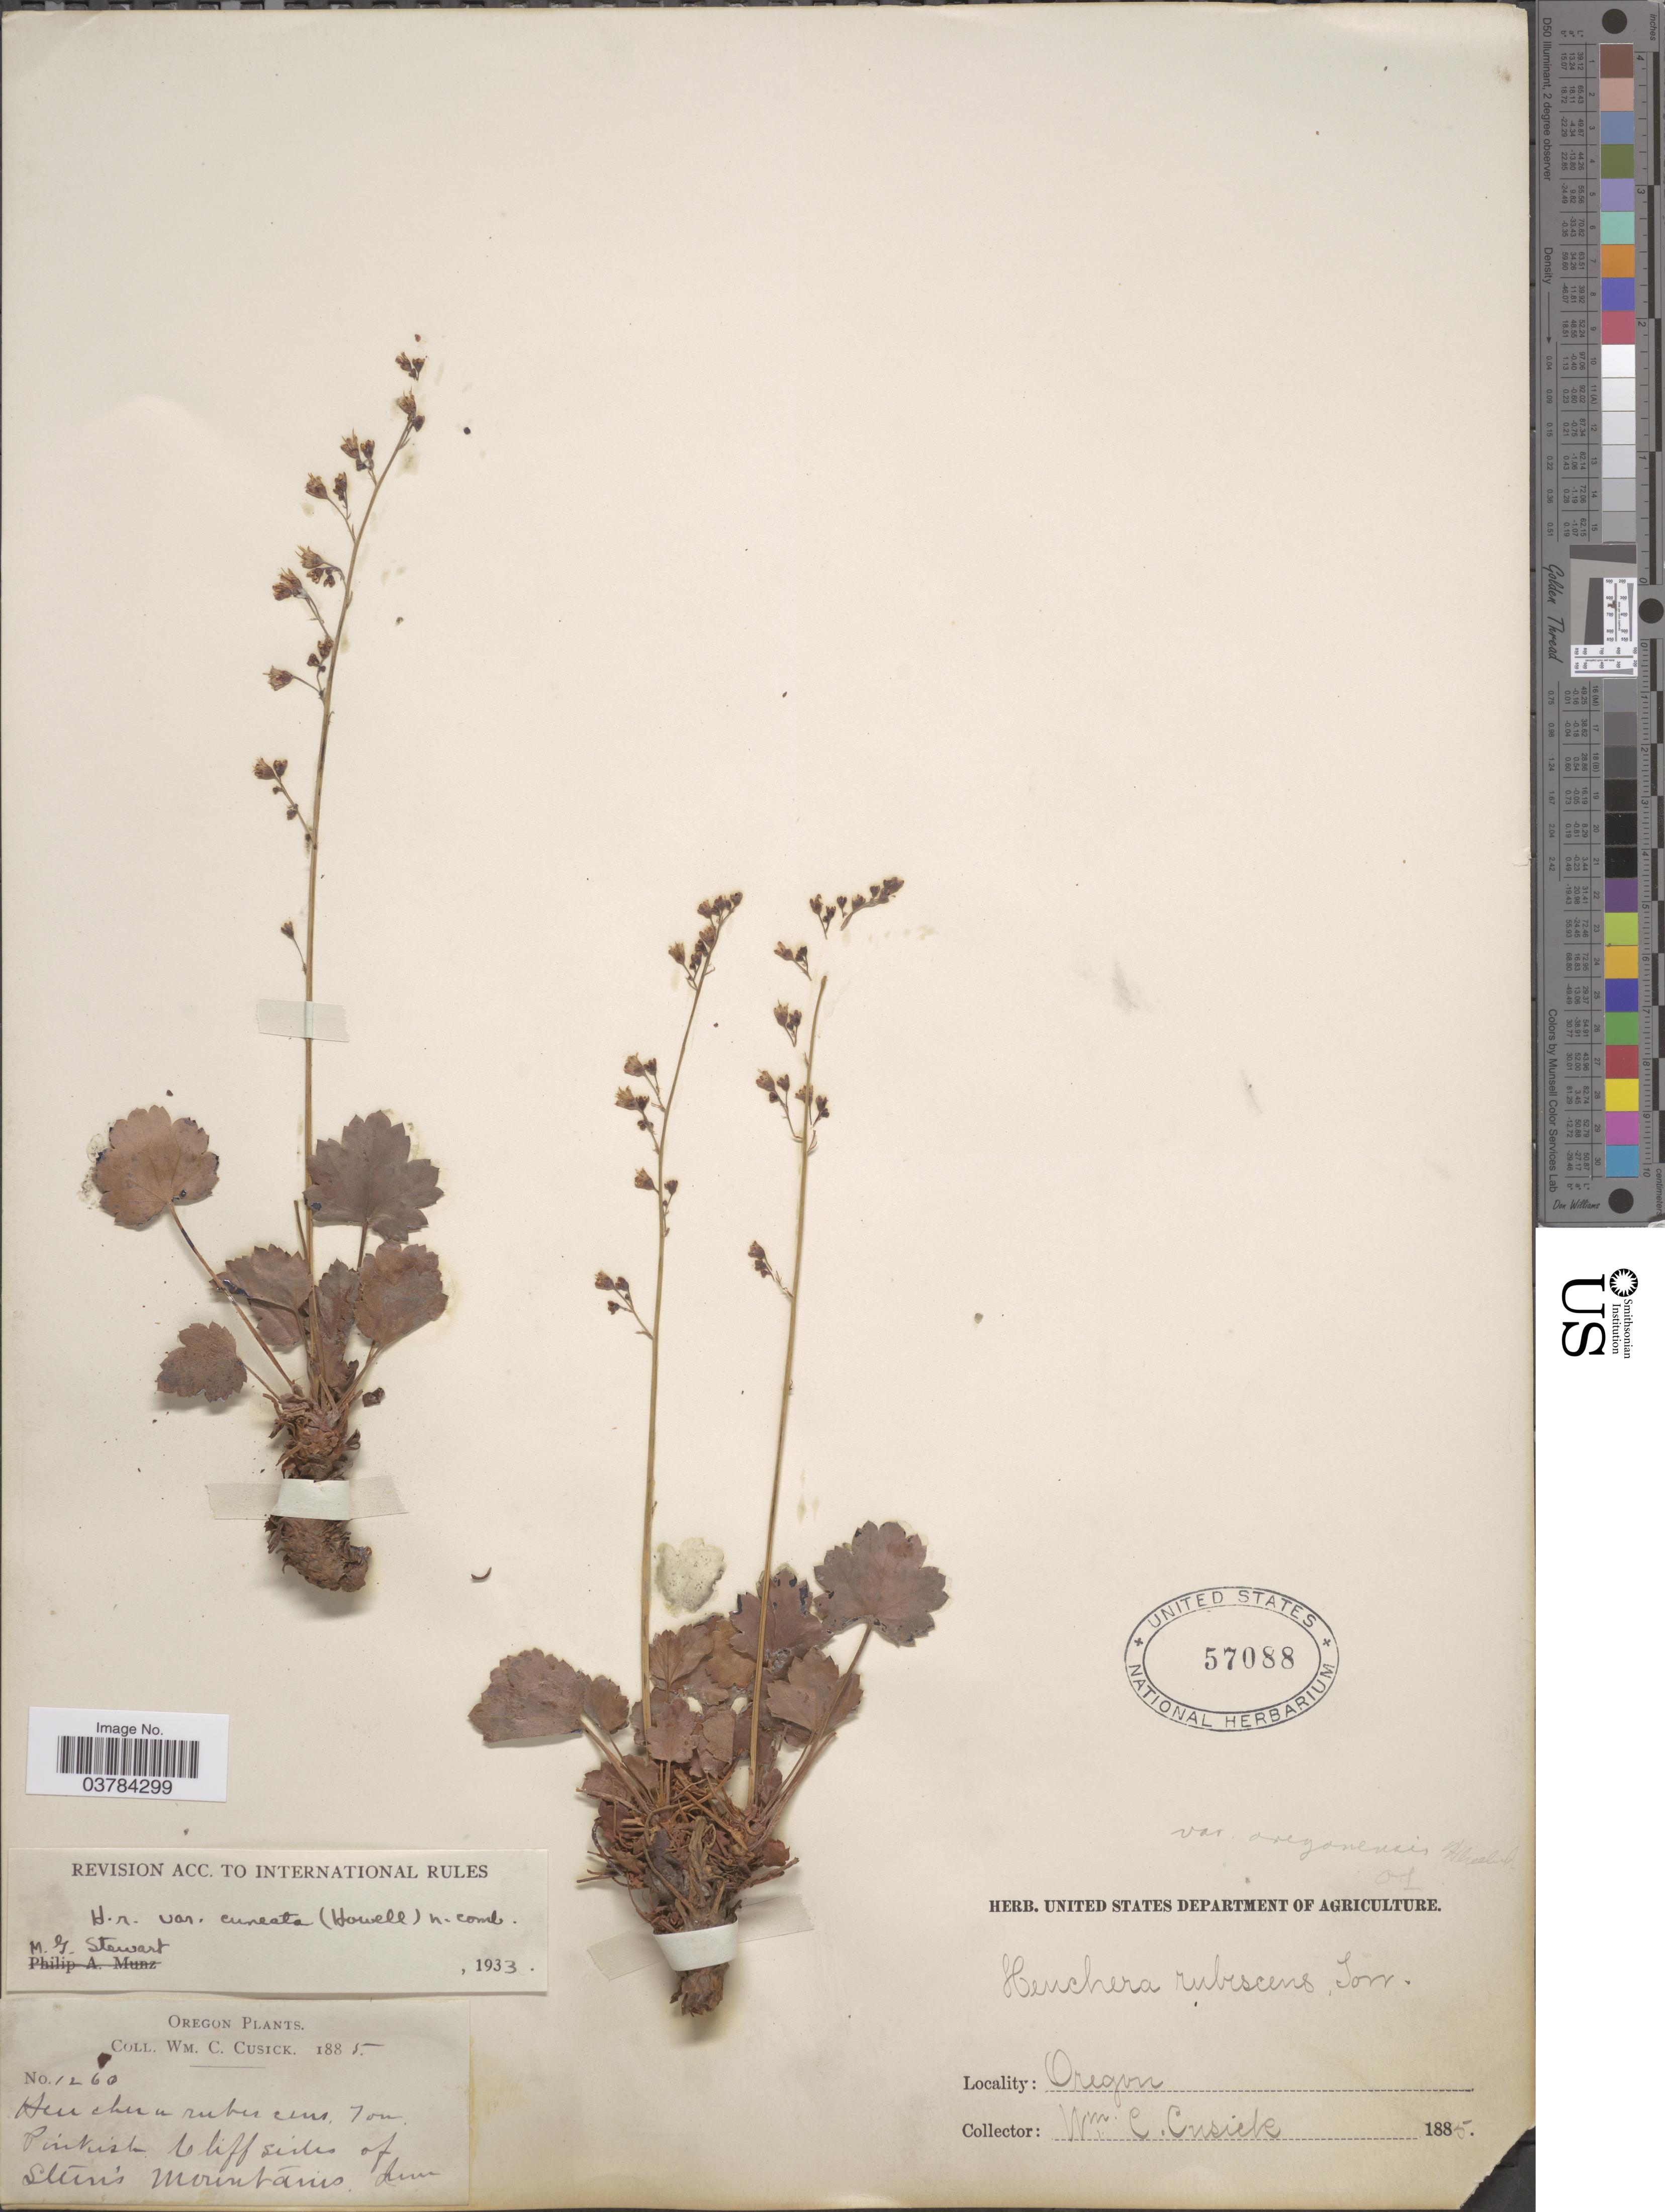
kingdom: Plantae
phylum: Tracheophyta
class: Magnoliopsida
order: Saxifragales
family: Saxifragaceae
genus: Heuchera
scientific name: Heuchera rubescens var. cuneata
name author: M.G. Stewart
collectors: W. C. Cusick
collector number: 1260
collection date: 1885-06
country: United States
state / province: Oregon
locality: Cliffsides of Stern's Mountains.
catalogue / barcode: US 57088